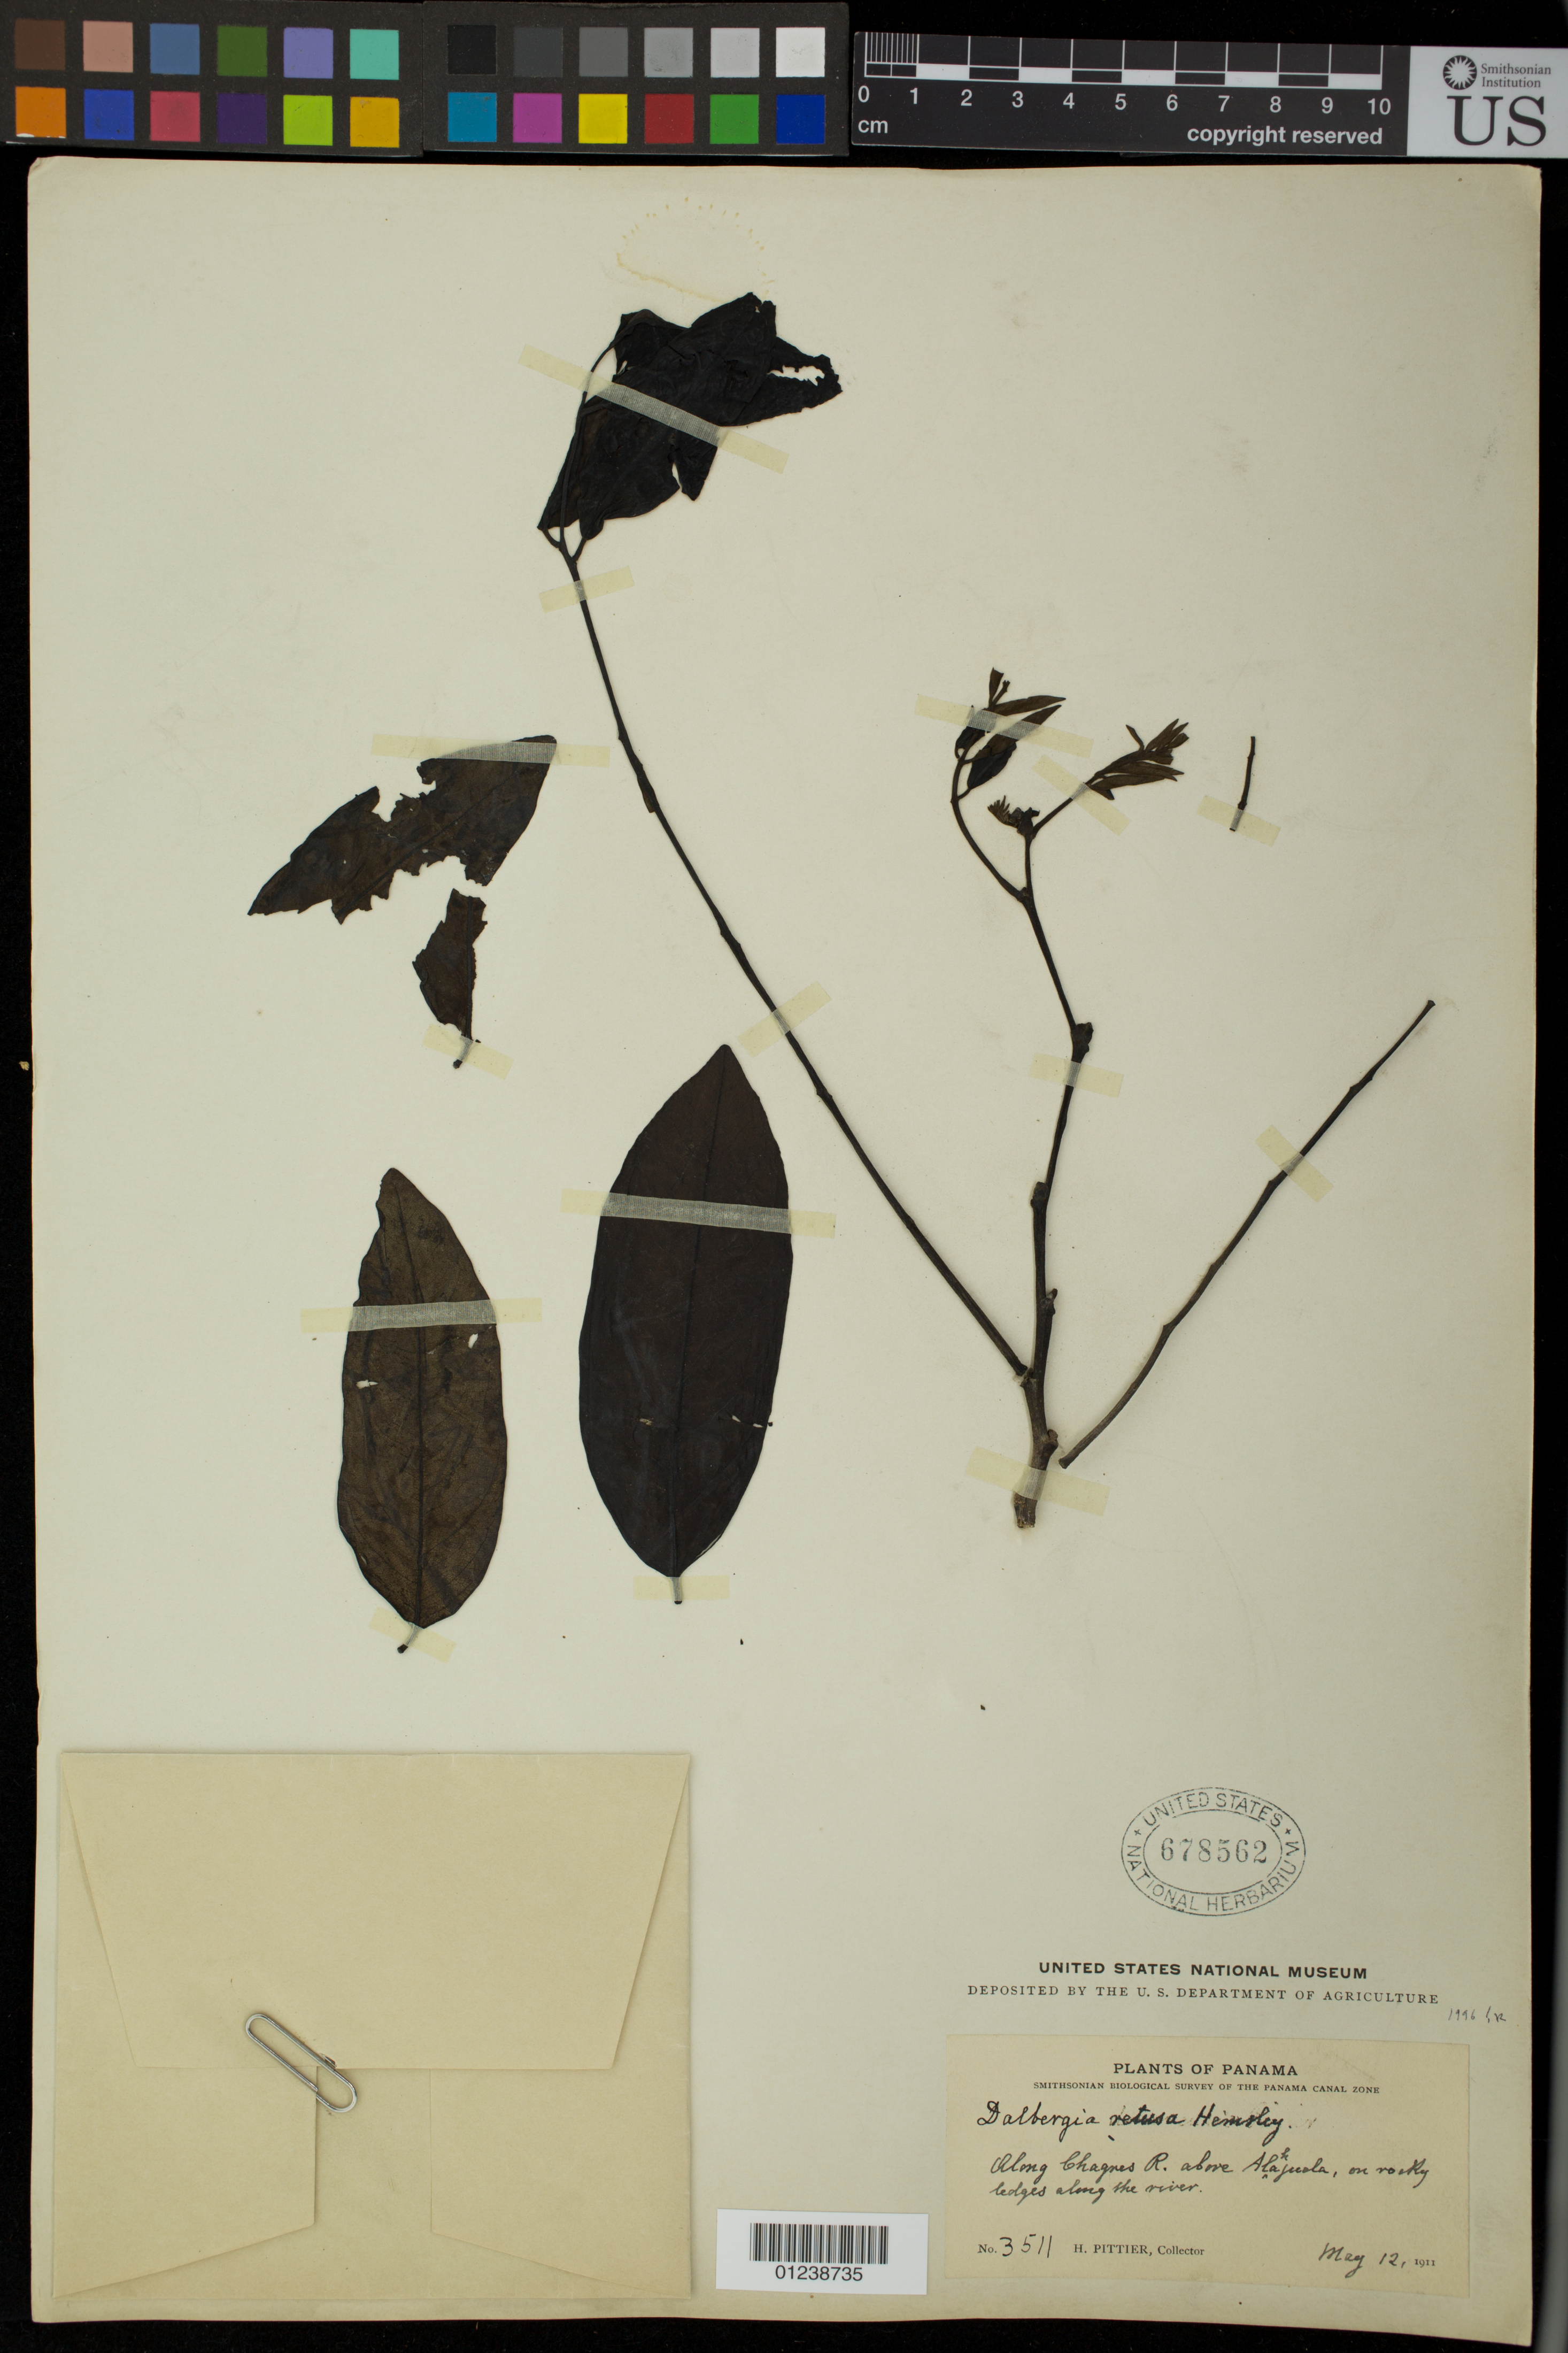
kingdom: Plantae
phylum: Tracheophyta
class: Magnoliopsida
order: Fabales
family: Fabaceae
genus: Dalbergia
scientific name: Dalbergia retusa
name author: Hemsl.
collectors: H. F. Pittier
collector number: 3511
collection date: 1911-05-12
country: Panama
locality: Along Chagnes R. above Alhajuola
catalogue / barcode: US 678562